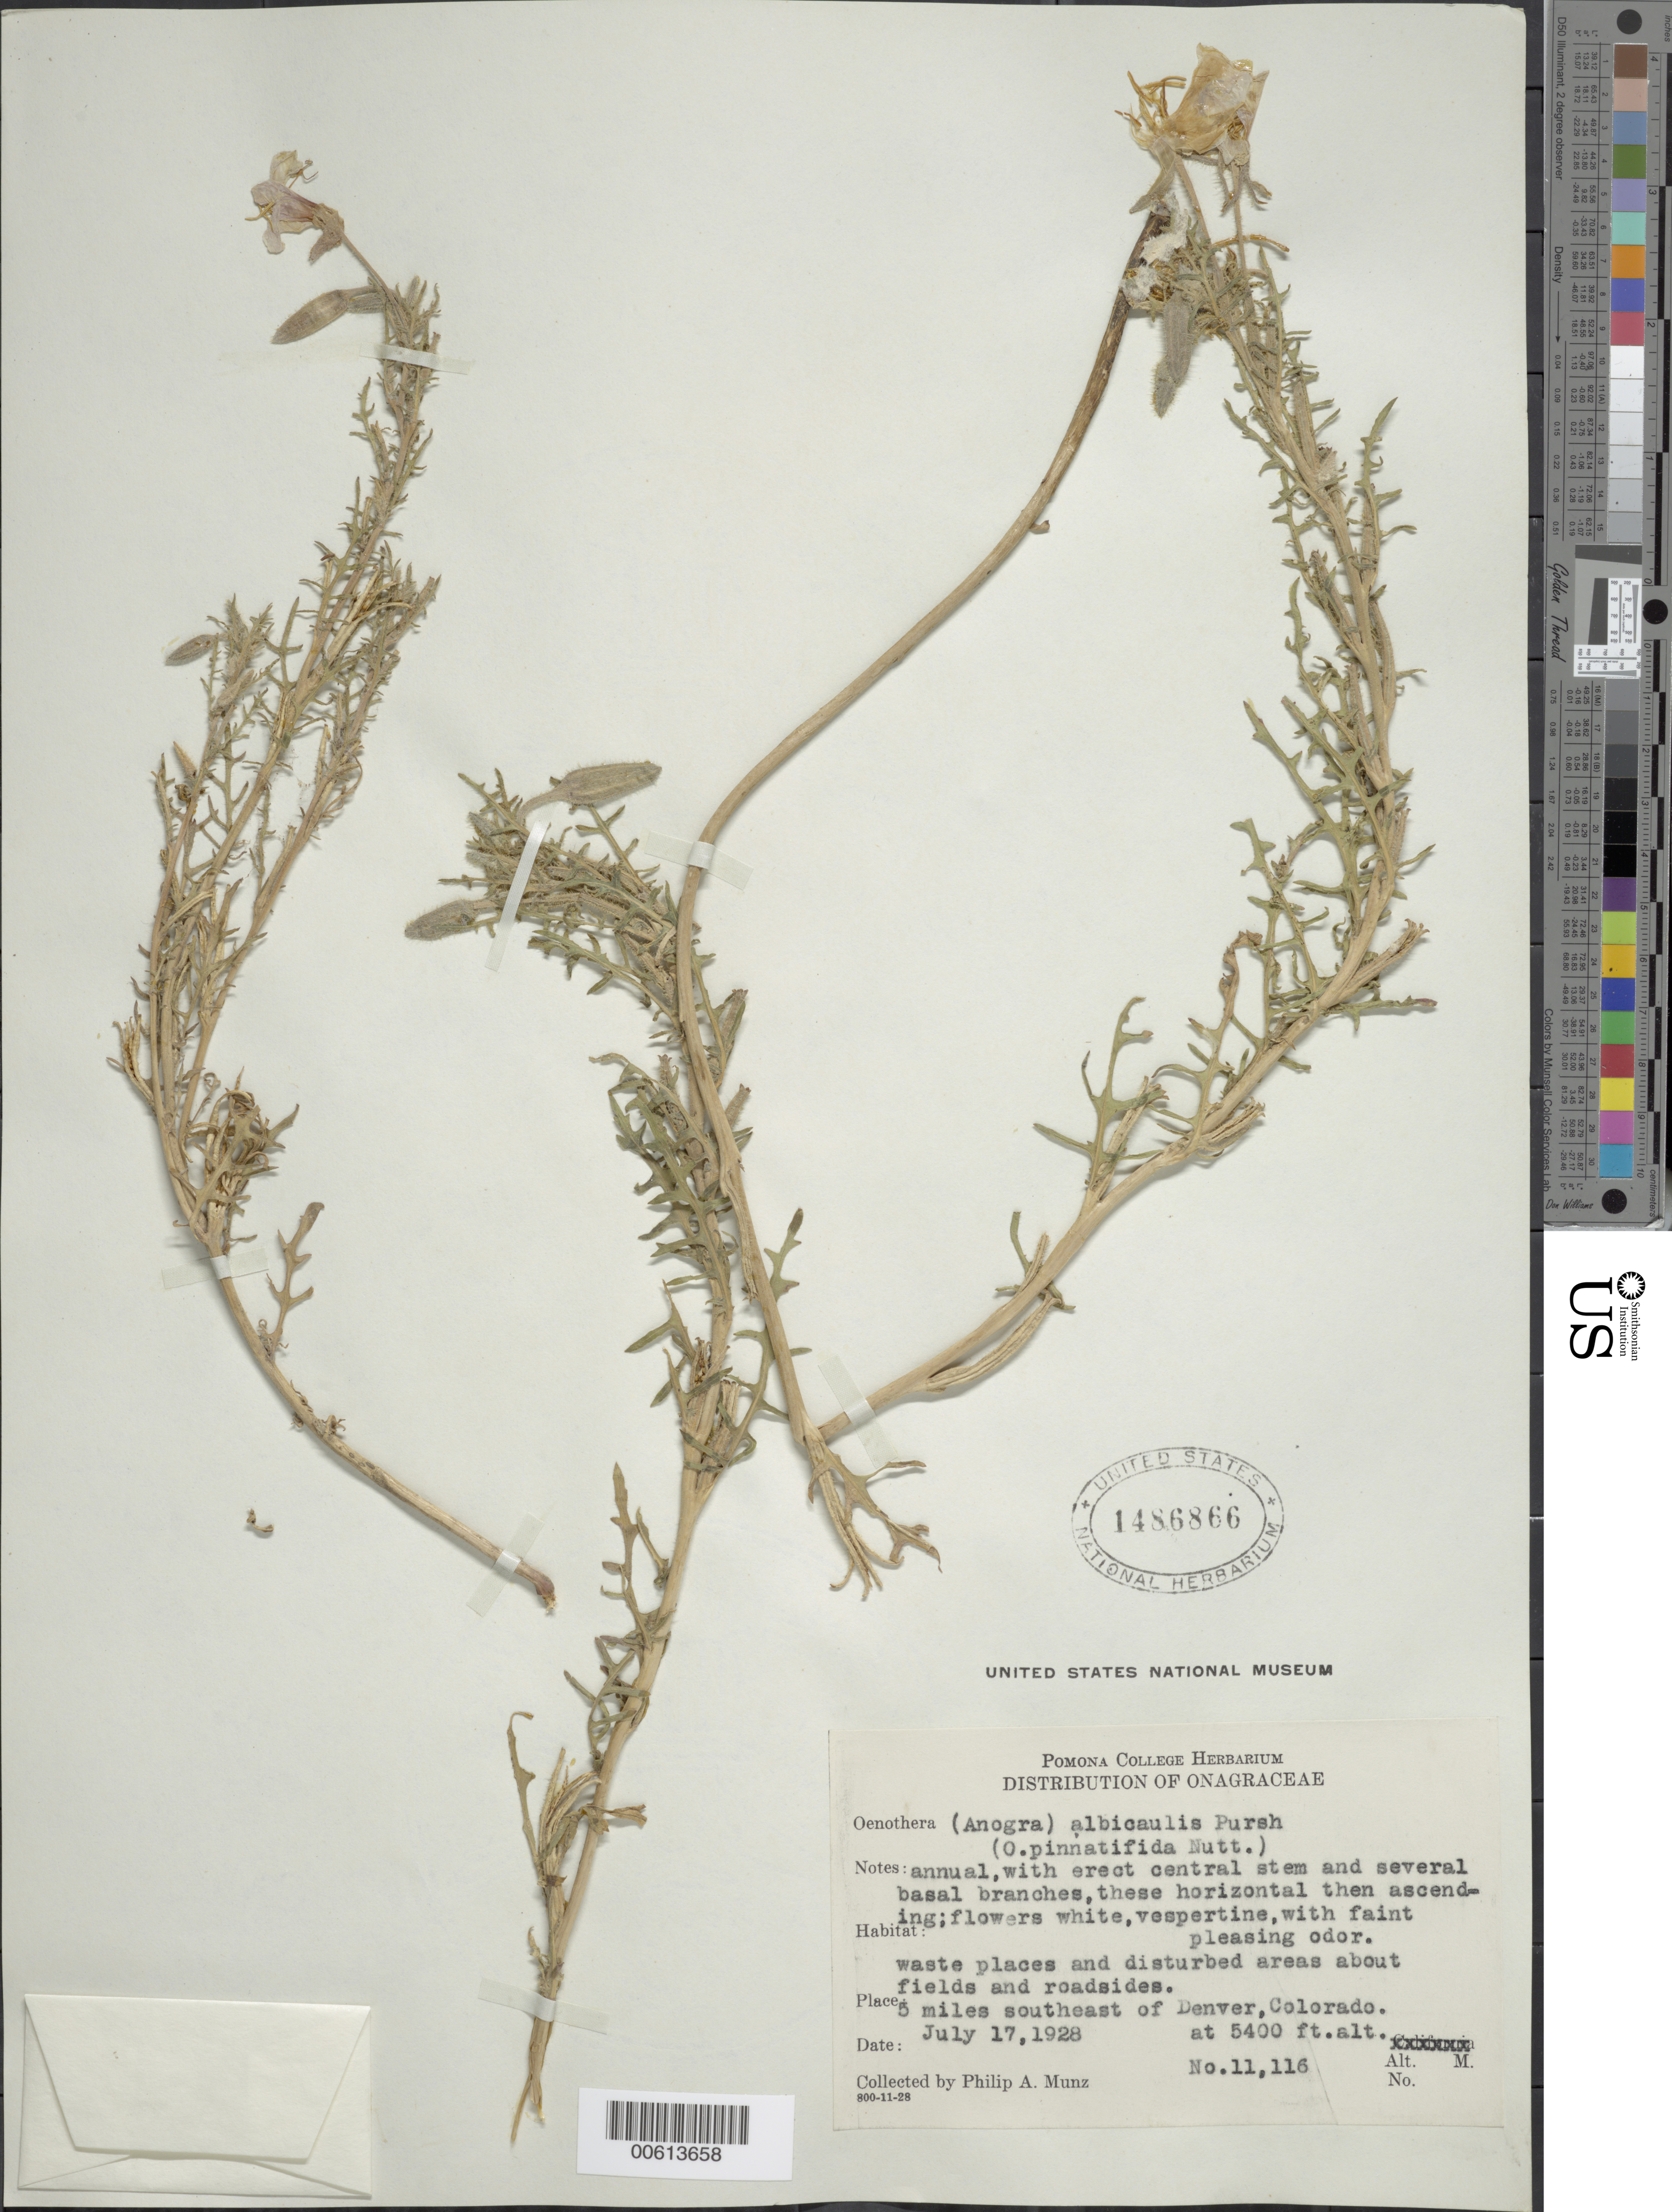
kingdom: Plantae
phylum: Tracheophyta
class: Magnoliopsida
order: Myrtales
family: Onagraceae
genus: Oenothera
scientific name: Oenothera albicaulis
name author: Pursh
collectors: P. A. Munz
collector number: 11116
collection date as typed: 17 Jul 1928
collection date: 1928-07-17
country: United States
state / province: Colorado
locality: Denver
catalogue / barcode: US 1486866